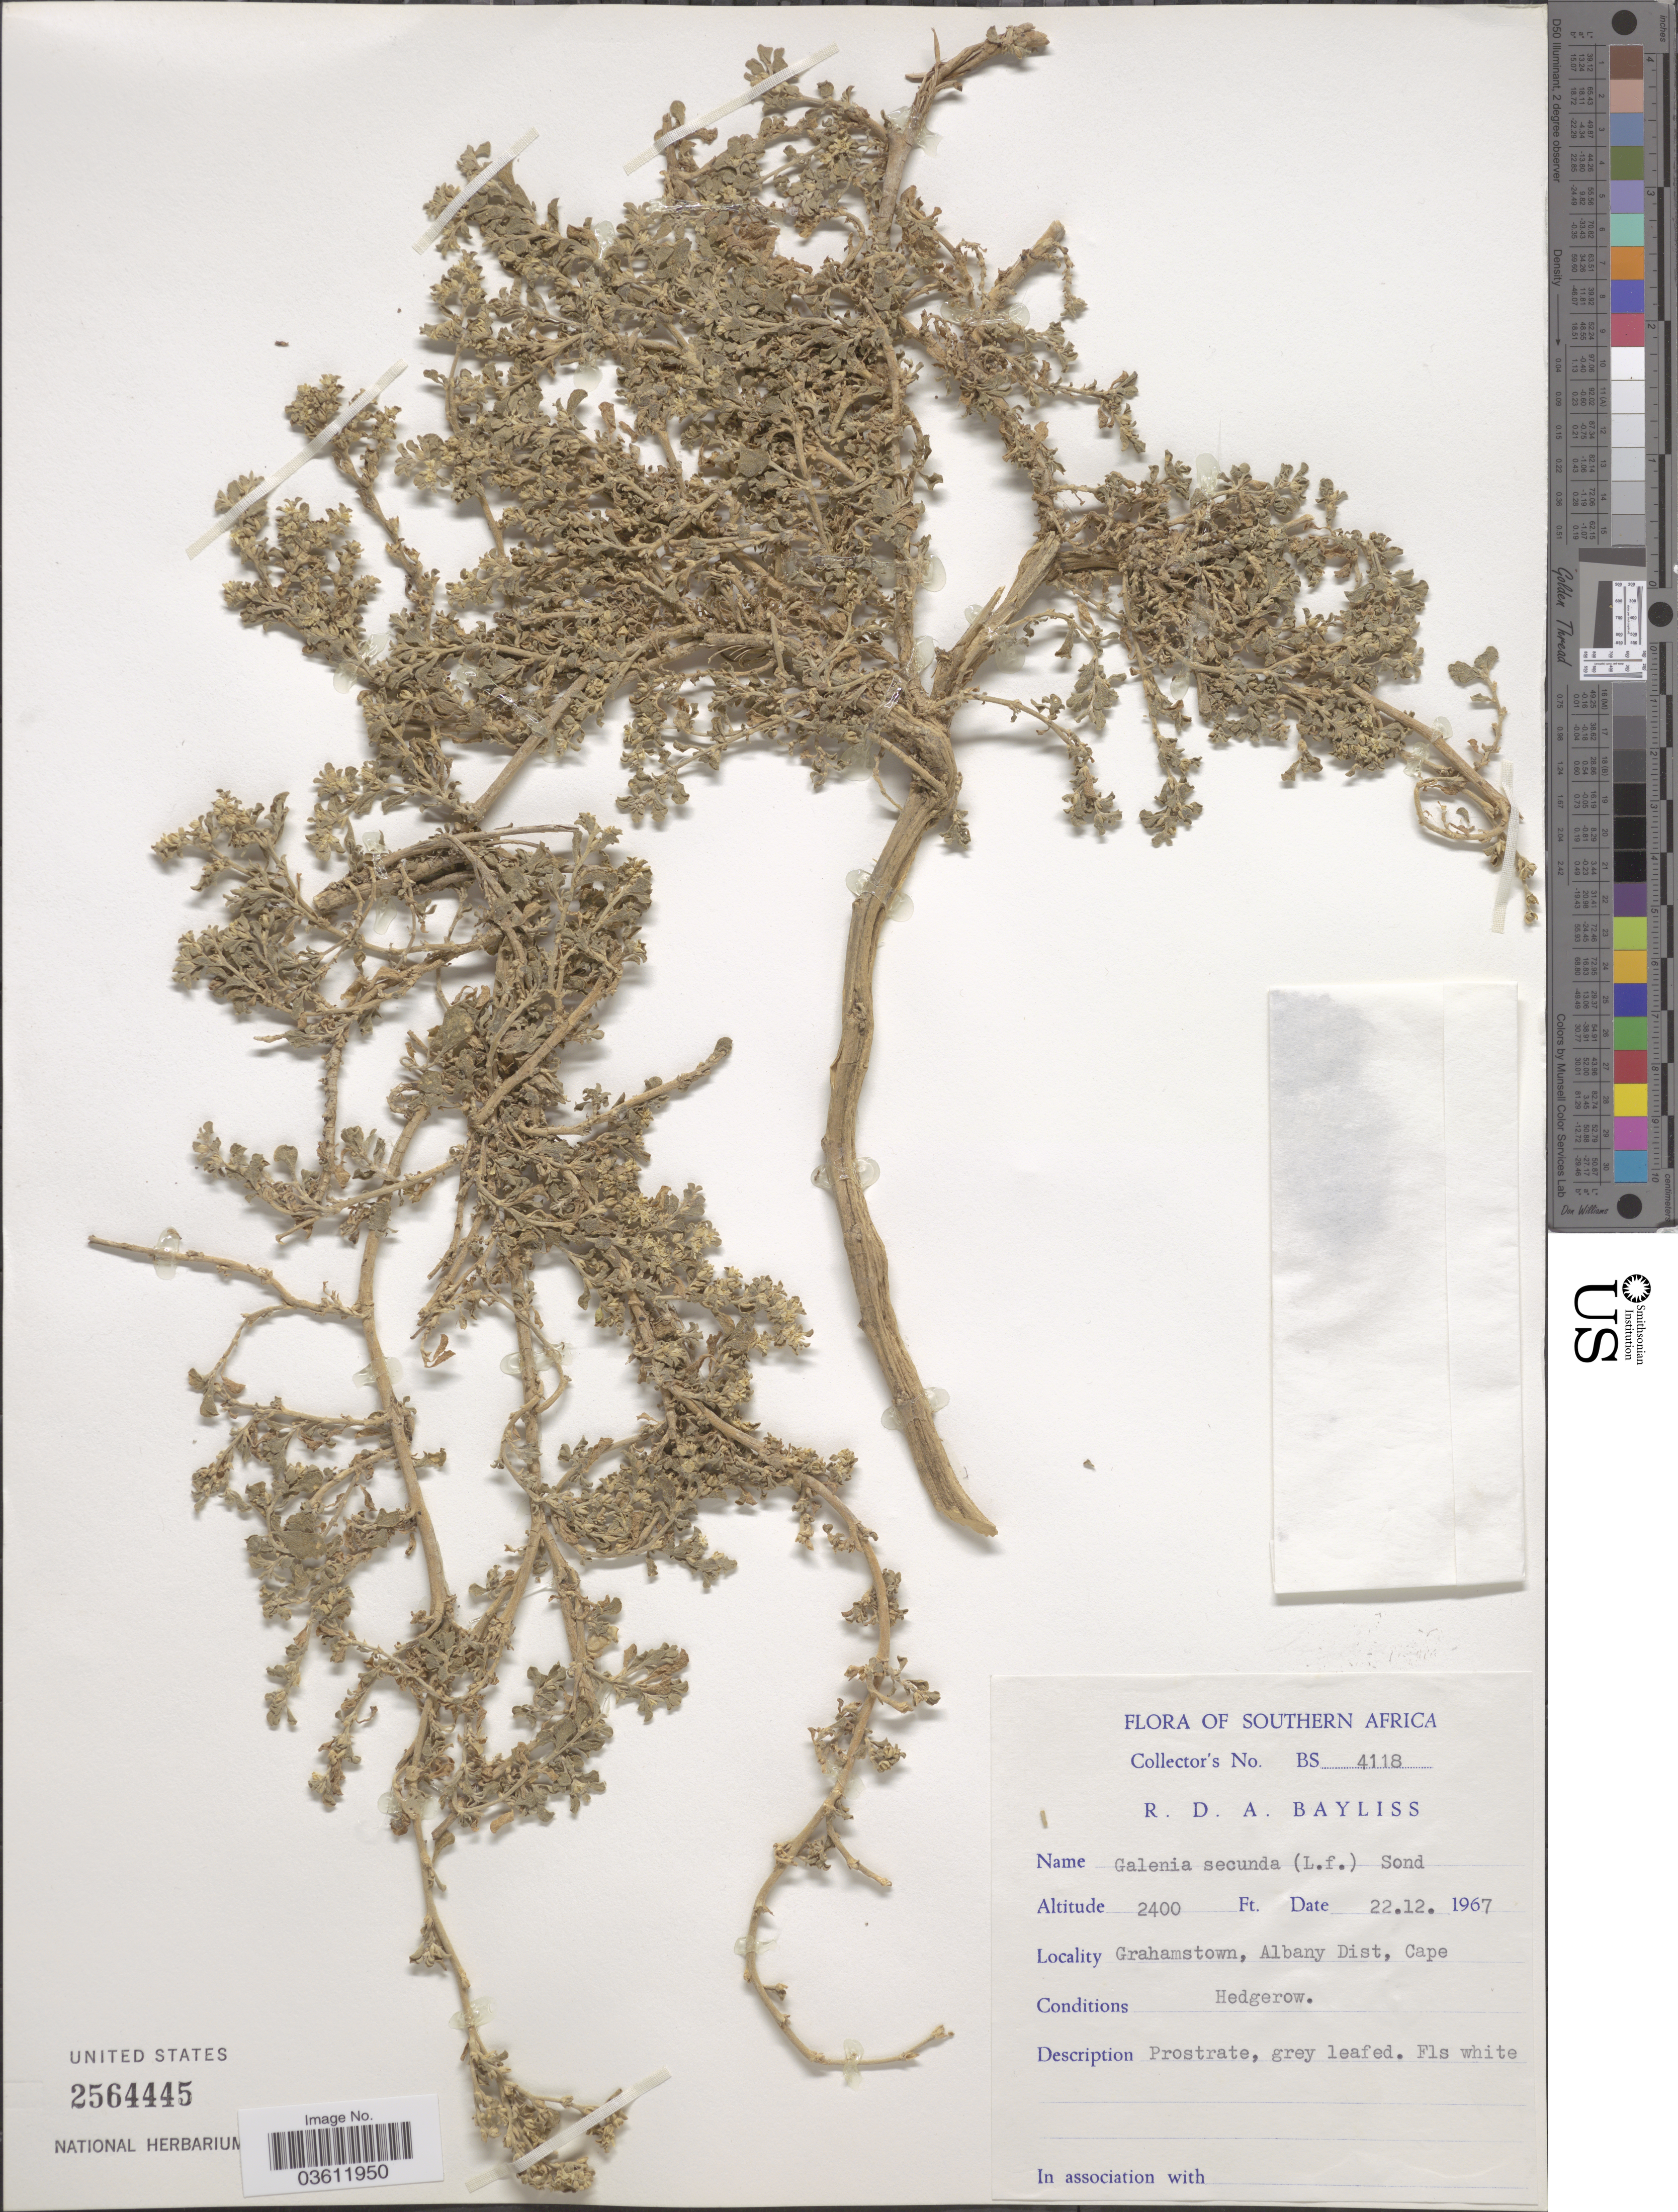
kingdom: Plantae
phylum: Tracheophyta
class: Magnoliopsida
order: Caryophyllales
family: Aizoaceae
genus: Aizoon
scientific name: Aizoon pubescens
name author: Eckl. & Zeyh.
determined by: Strong, Mark T., (BOT), Smithsonian Institution - National Museum of Natural History (UNITED STATES)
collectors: R. Bayliss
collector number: BS4118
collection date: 1967-12-22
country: South Africa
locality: Southern Africa. Grahamstown, Albany Dist, Cape.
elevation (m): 732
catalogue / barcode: US 2564445